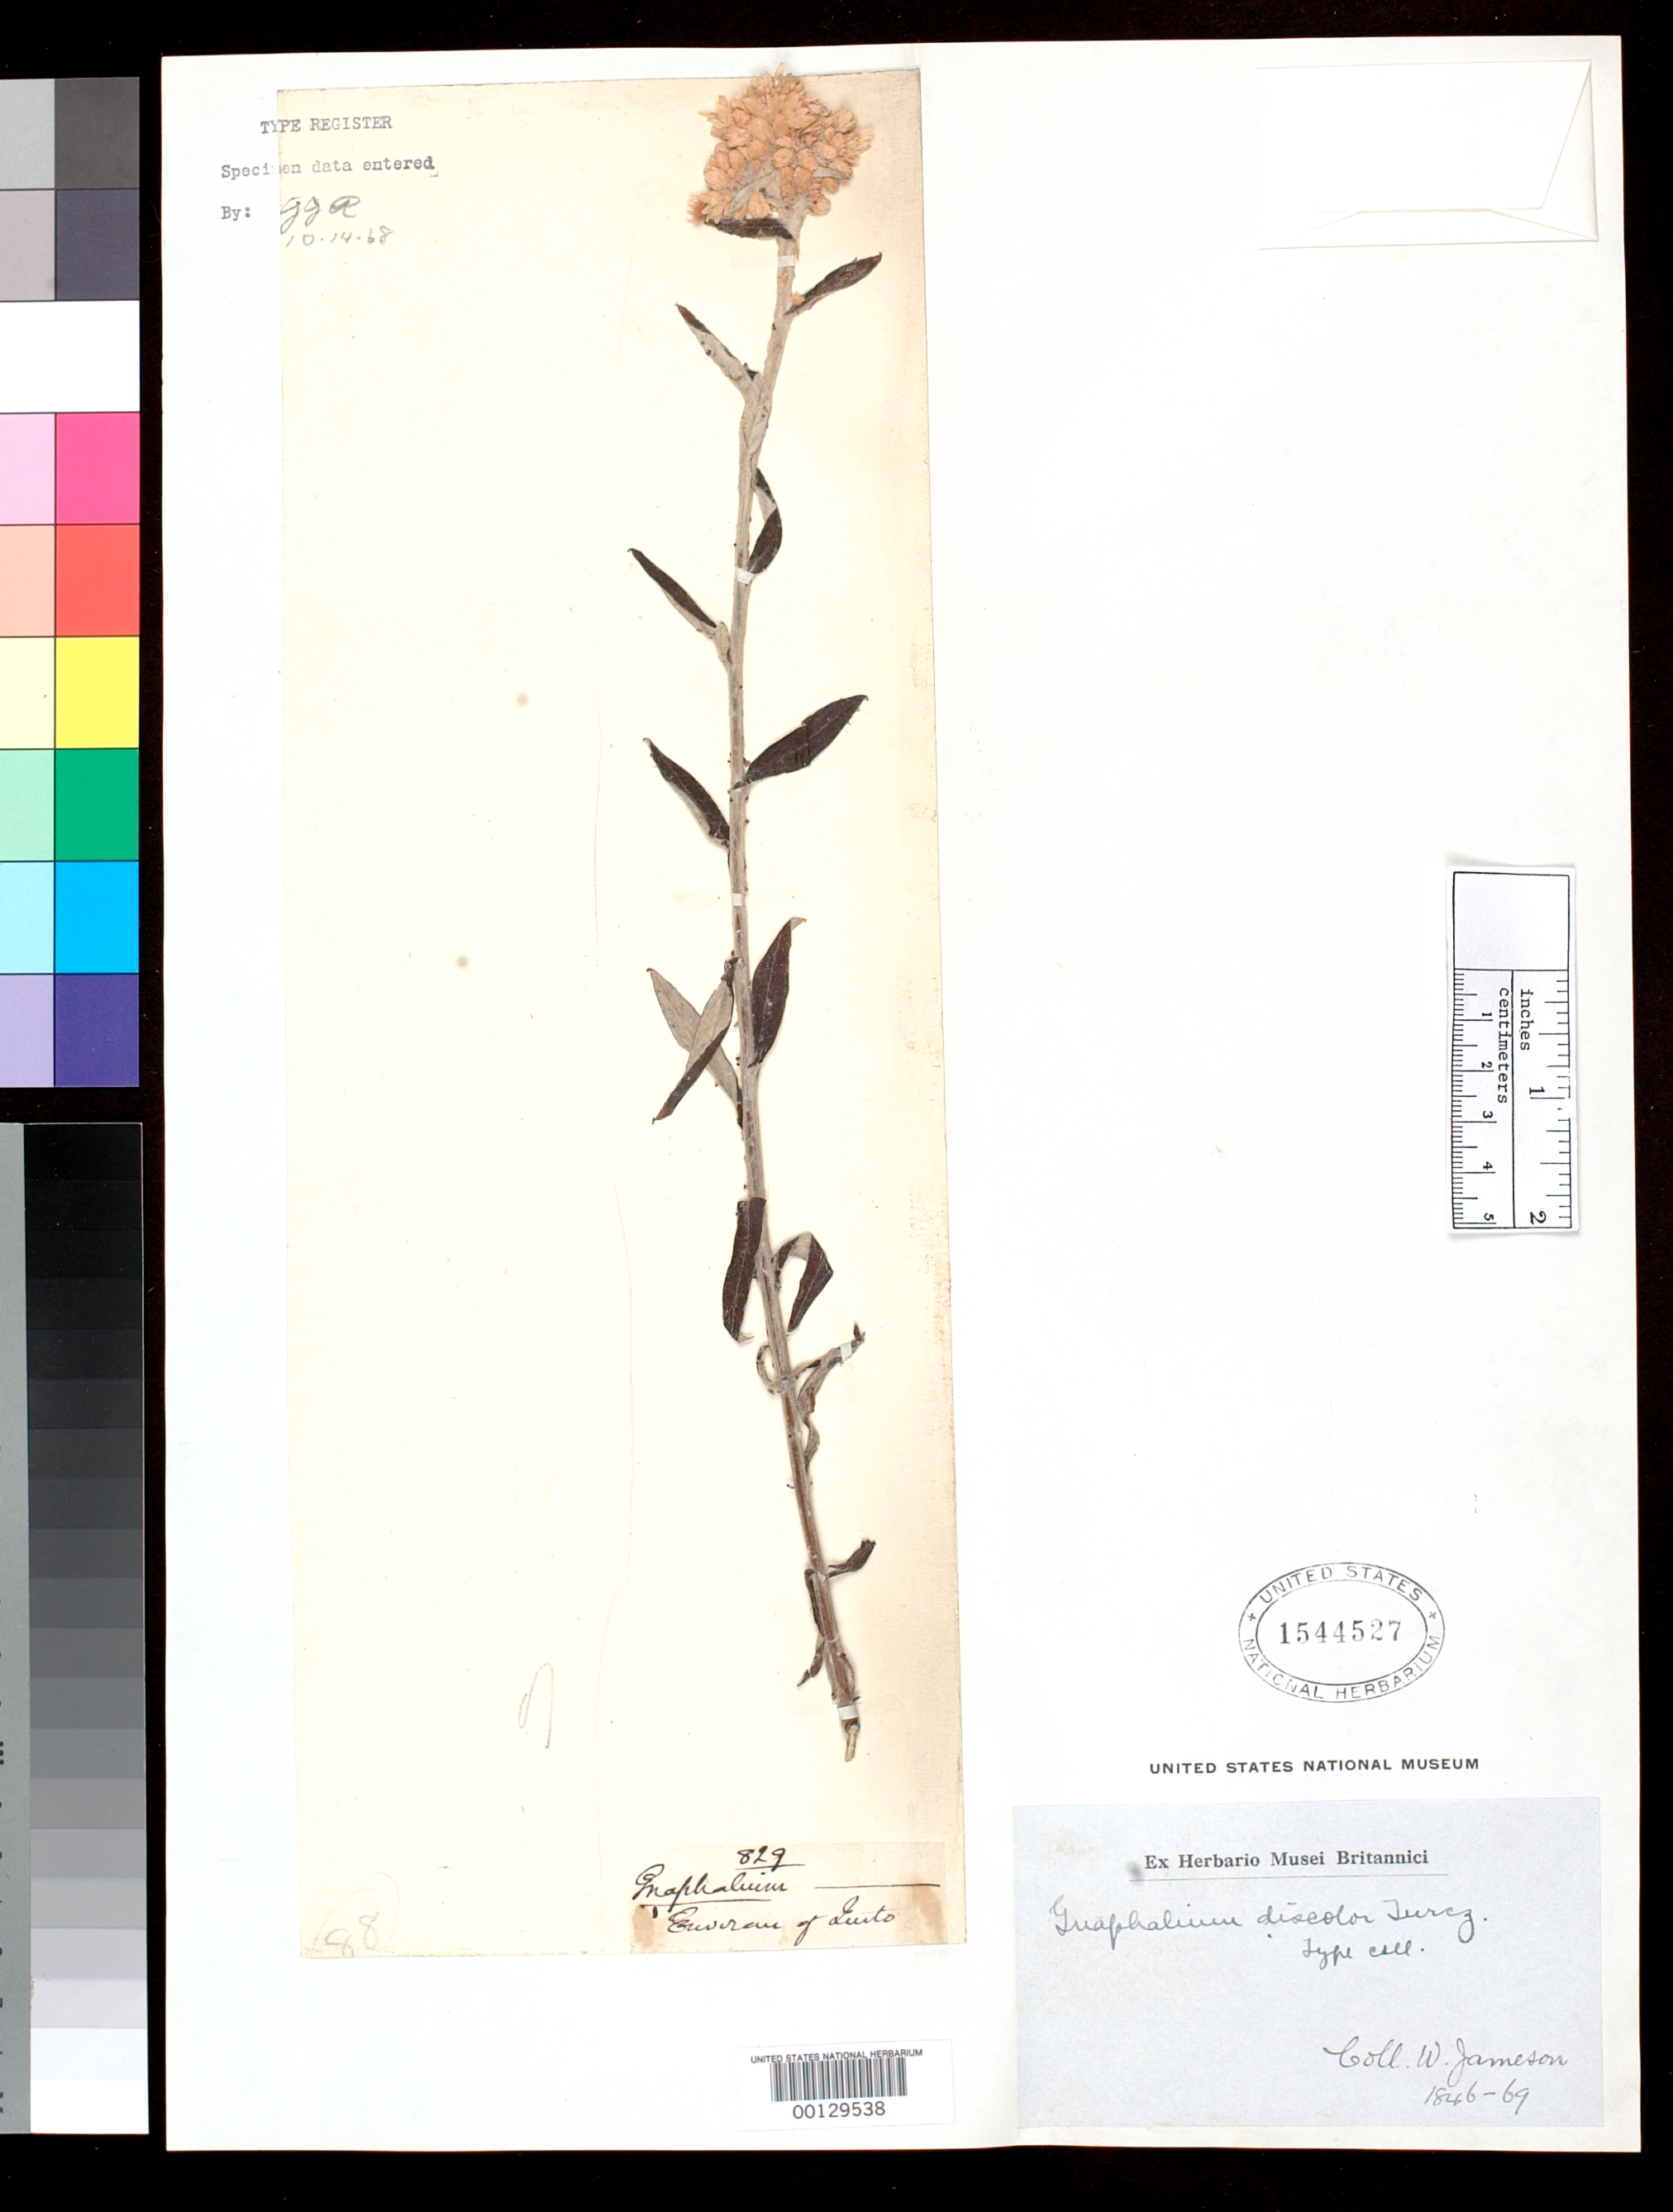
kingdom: Plantae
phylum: Tracheophyta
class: Magnoliopsida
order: Asterales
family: Asteraceae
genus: Gnaphalium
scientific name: Gnaphalium discolor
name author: Turcz.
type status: Type Material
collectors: W. Jameson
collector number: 829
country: Ecuador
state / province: Pichincha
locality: Quito.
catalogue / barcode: US 1544527